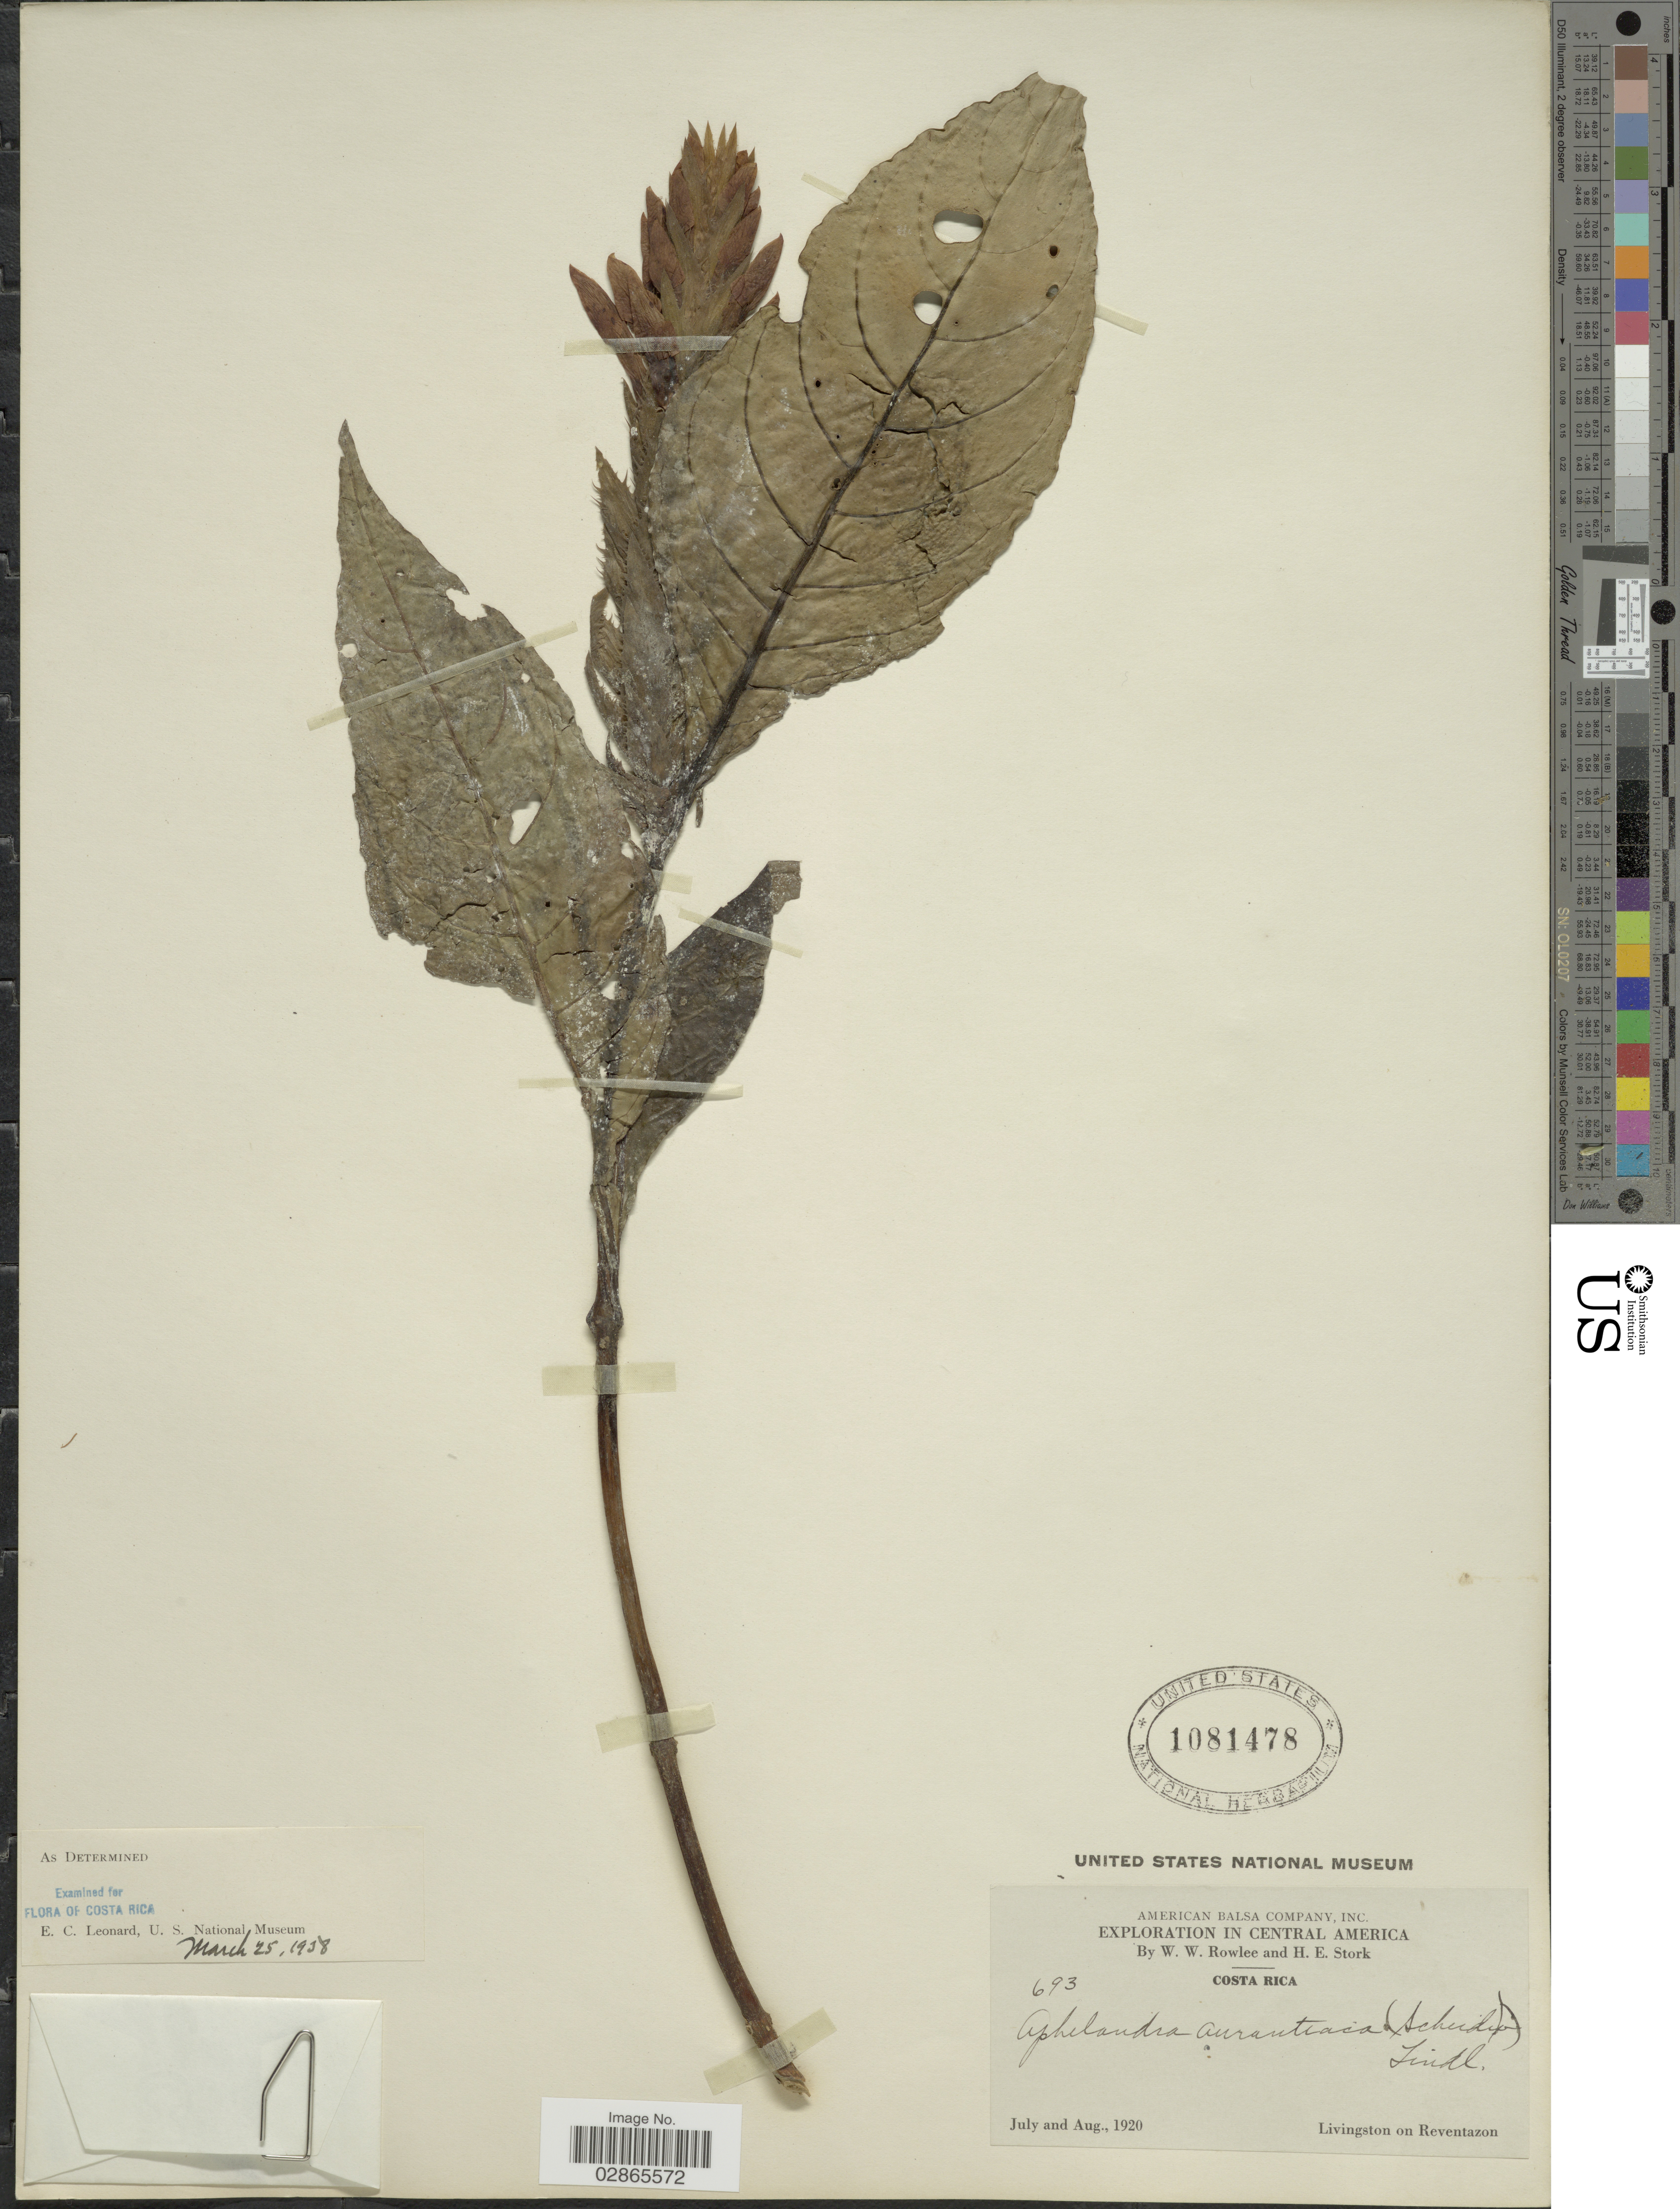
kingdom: Plantae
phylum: Tracheophyta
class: Magnoliopsida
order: Lamiales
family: Acanthaceae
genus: Aphelandra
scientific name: Aphelandra aurantiaca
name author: (Scheidw.) Lindl.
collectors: W. W. Rowlee & H. E. Stork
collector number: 693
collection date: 1920-07/1920-08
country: Costa Rica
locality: Livingston on Reventazon.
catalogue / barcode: US 1081478